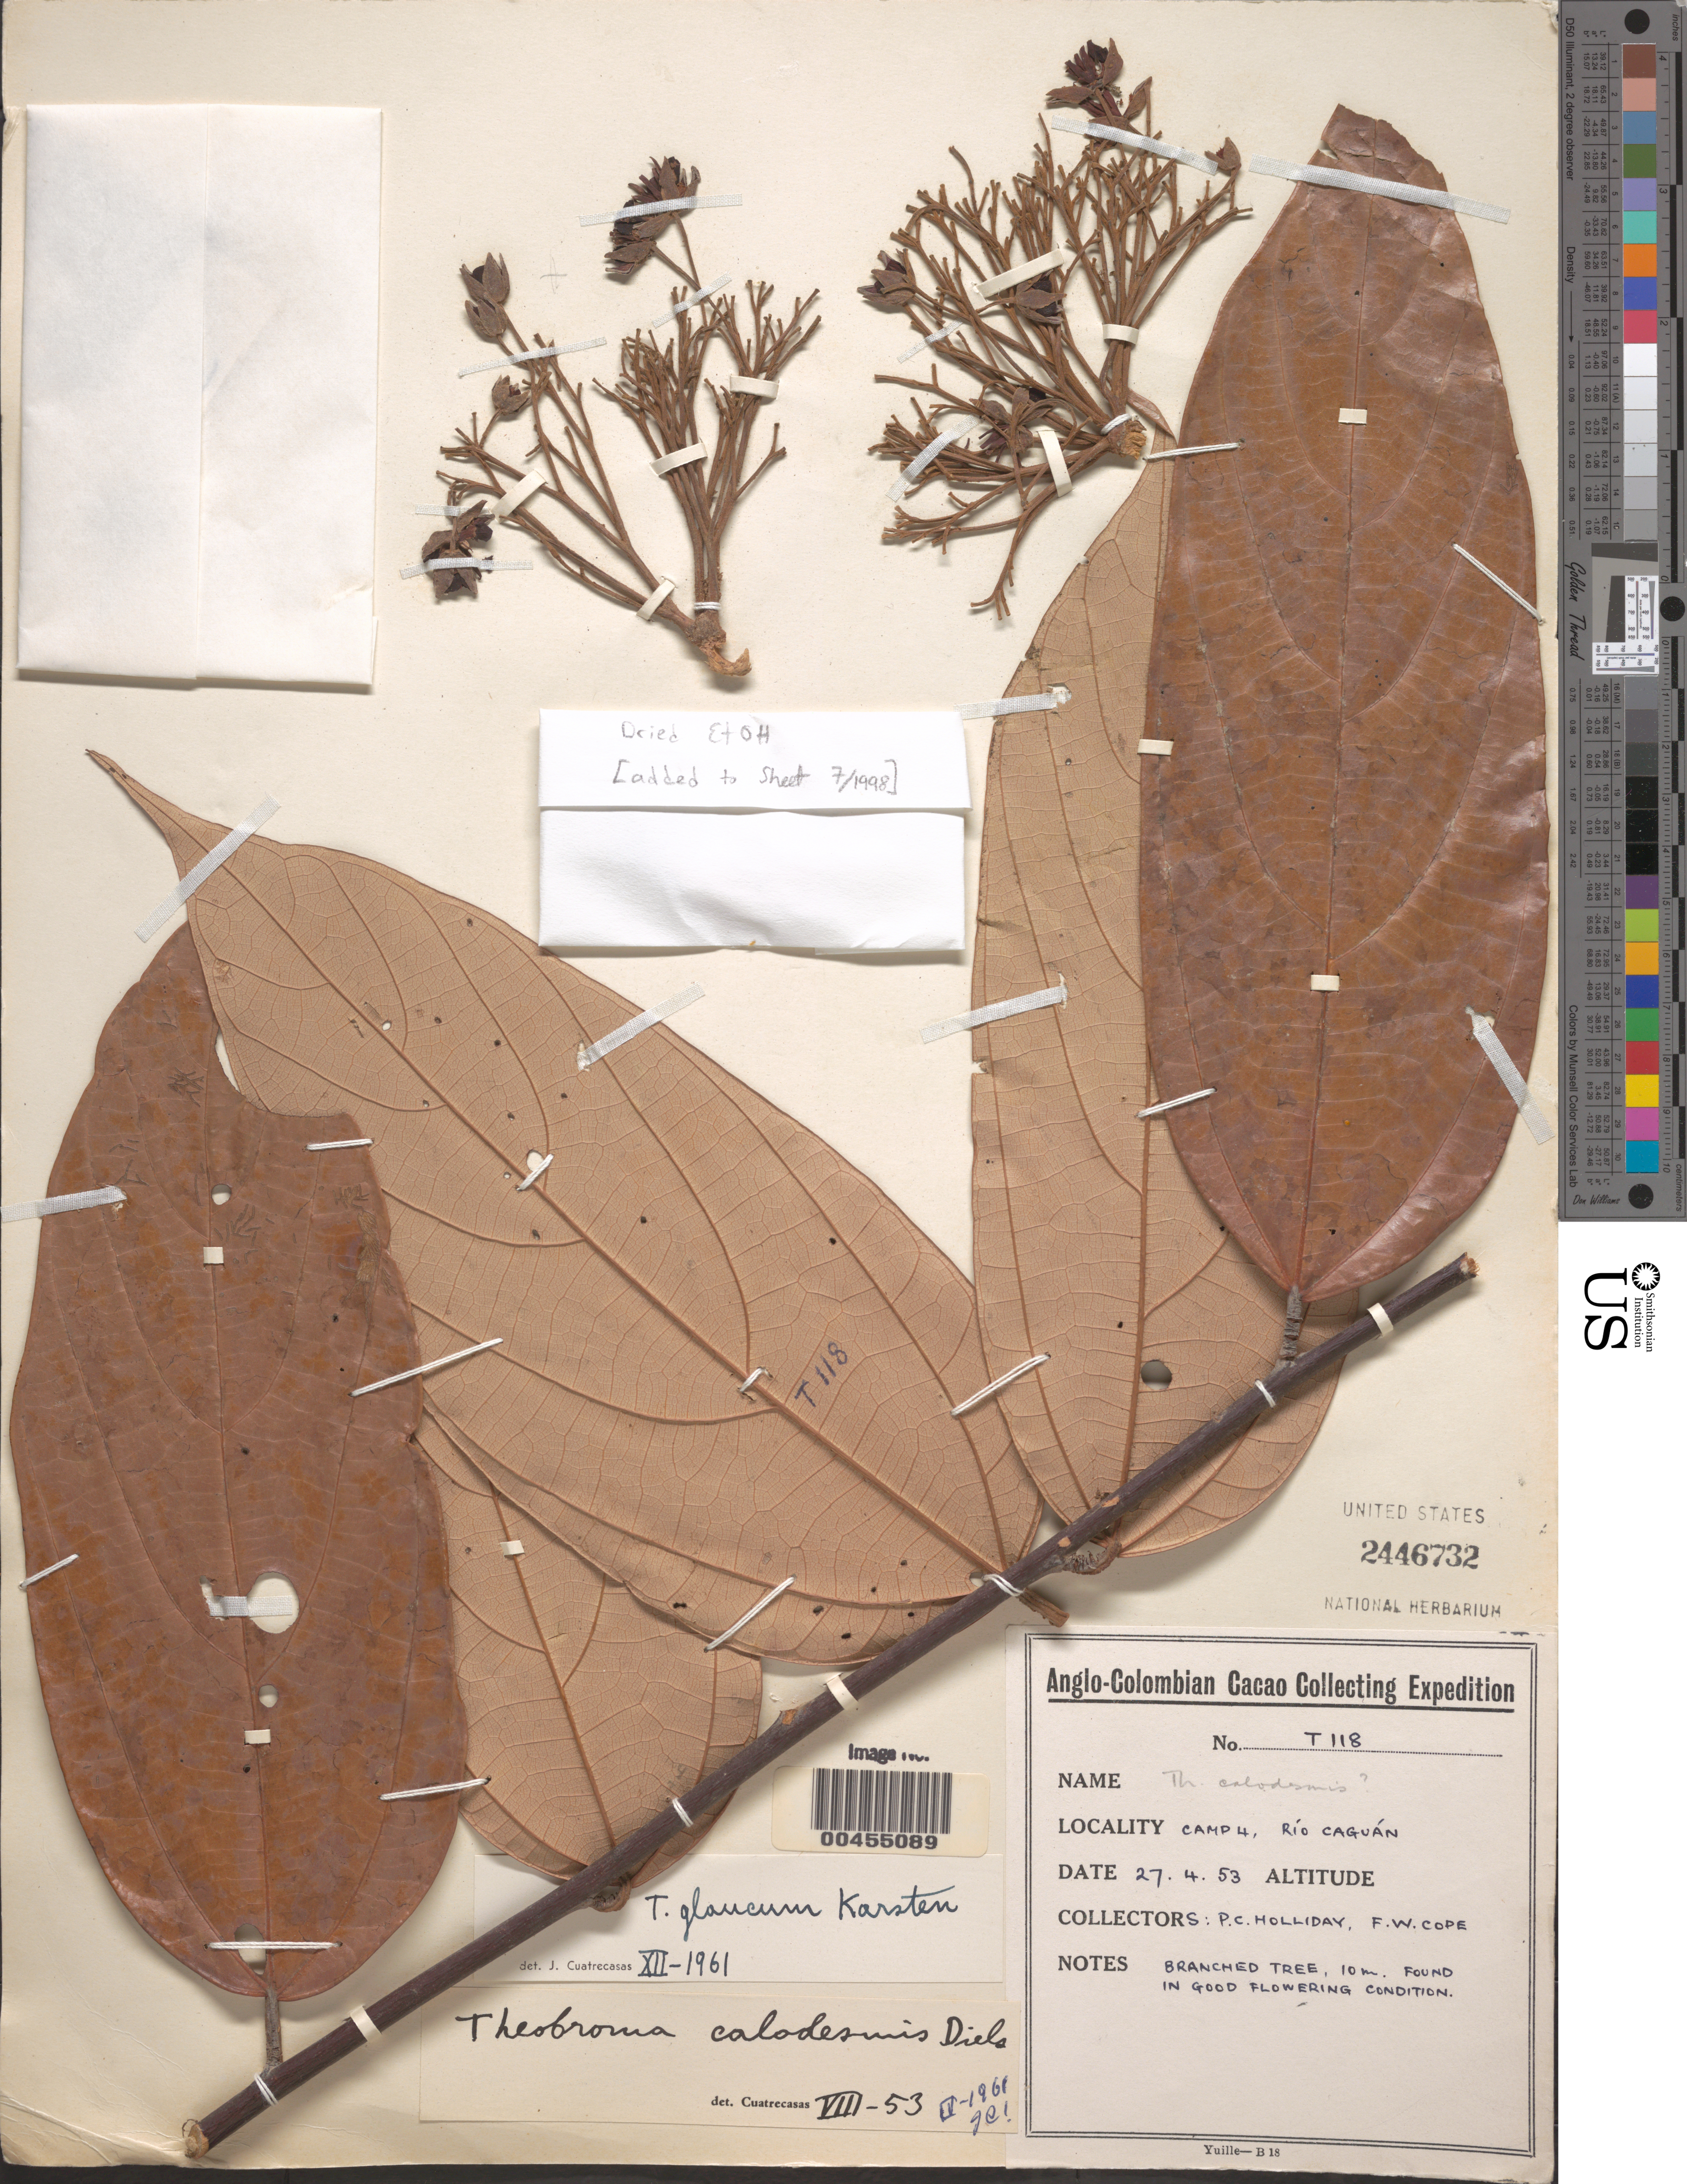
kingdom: Plantae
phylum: Tracheophyta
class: Magnoliopsida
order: Malvales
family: Malvaceae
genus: Theobroma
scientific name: Theobroma glaucum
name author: H. Karst.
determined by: Cuatrecasas, J.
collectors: P. C. Holliday & F. Cope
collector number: T118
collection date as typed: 27 Apr 1953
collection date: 1953-04-27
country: Colombia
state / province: Amazônas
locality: Camp 4, Río Caguán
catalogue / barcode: US 2446372